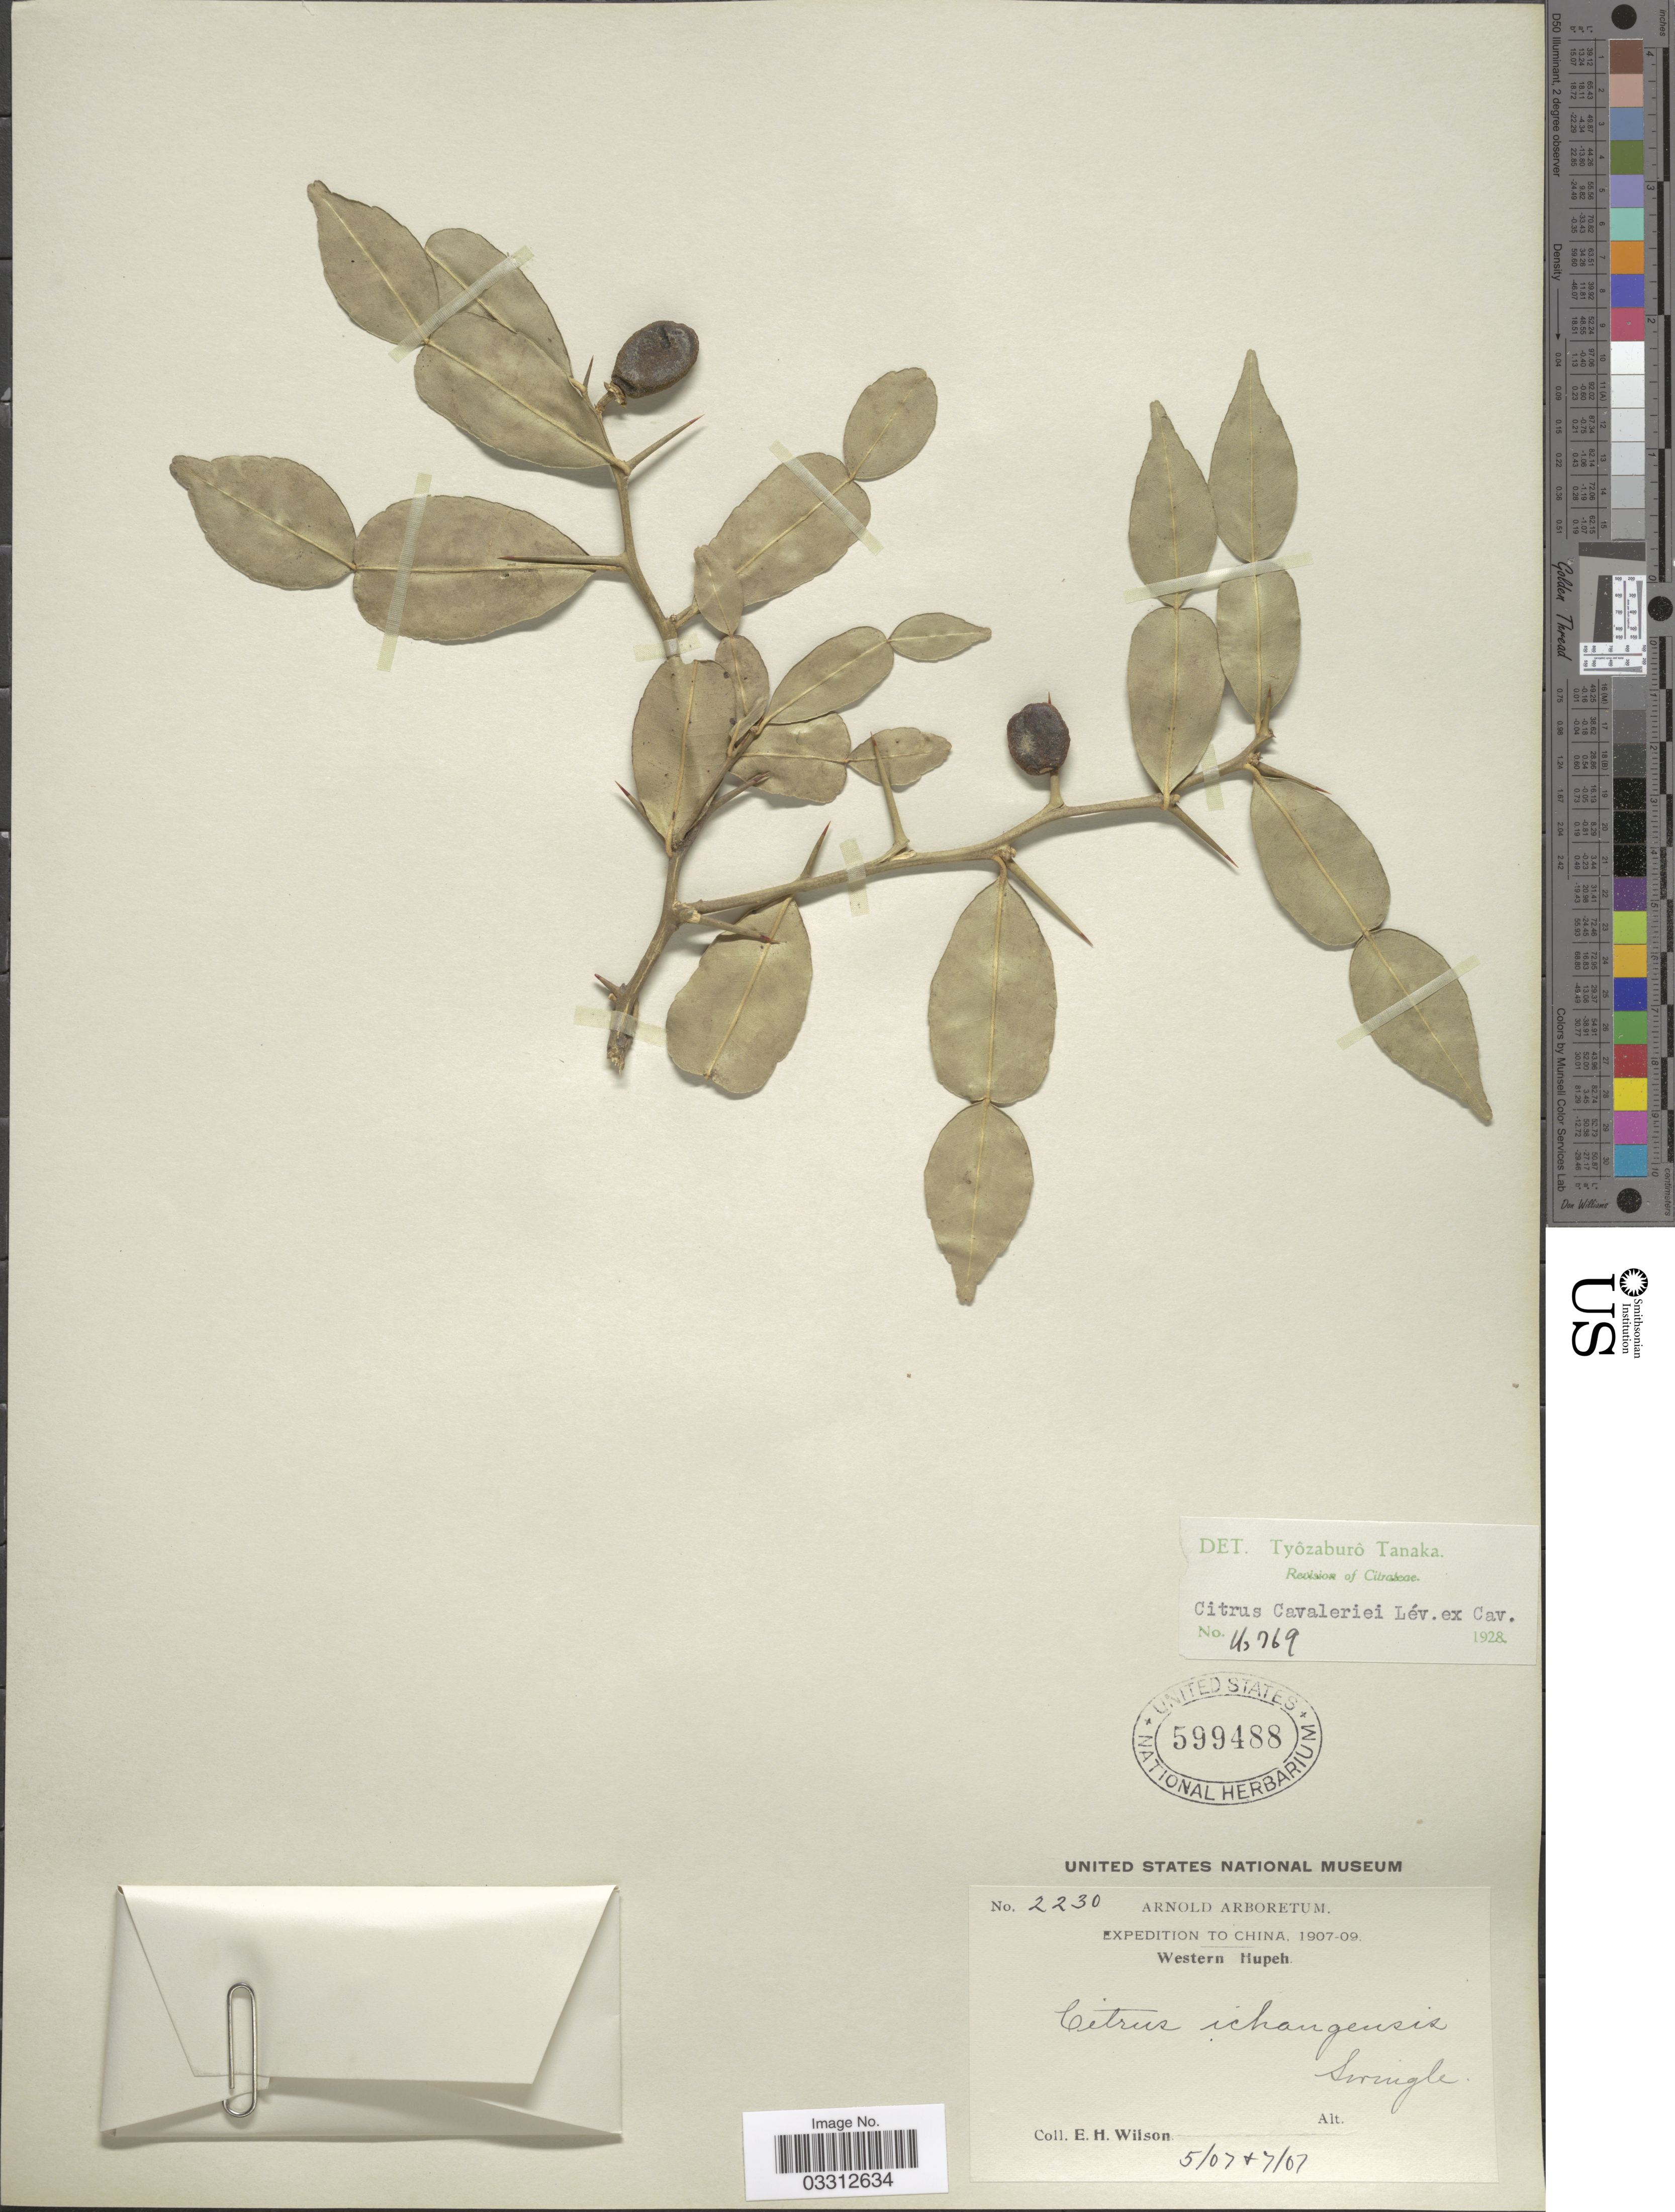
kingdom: Plantae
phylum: Tracheophyta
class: Magnoliopsida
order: Sapindales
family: Rutaceae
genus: Citrus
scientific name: Citrus cavaleriei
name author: H. Lév. ex Cavalerie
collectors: E. Wilson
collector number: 2230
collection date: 1907-05/1907-07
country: China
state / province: Hubei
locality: Western Hupeh.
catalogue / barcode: US 599488